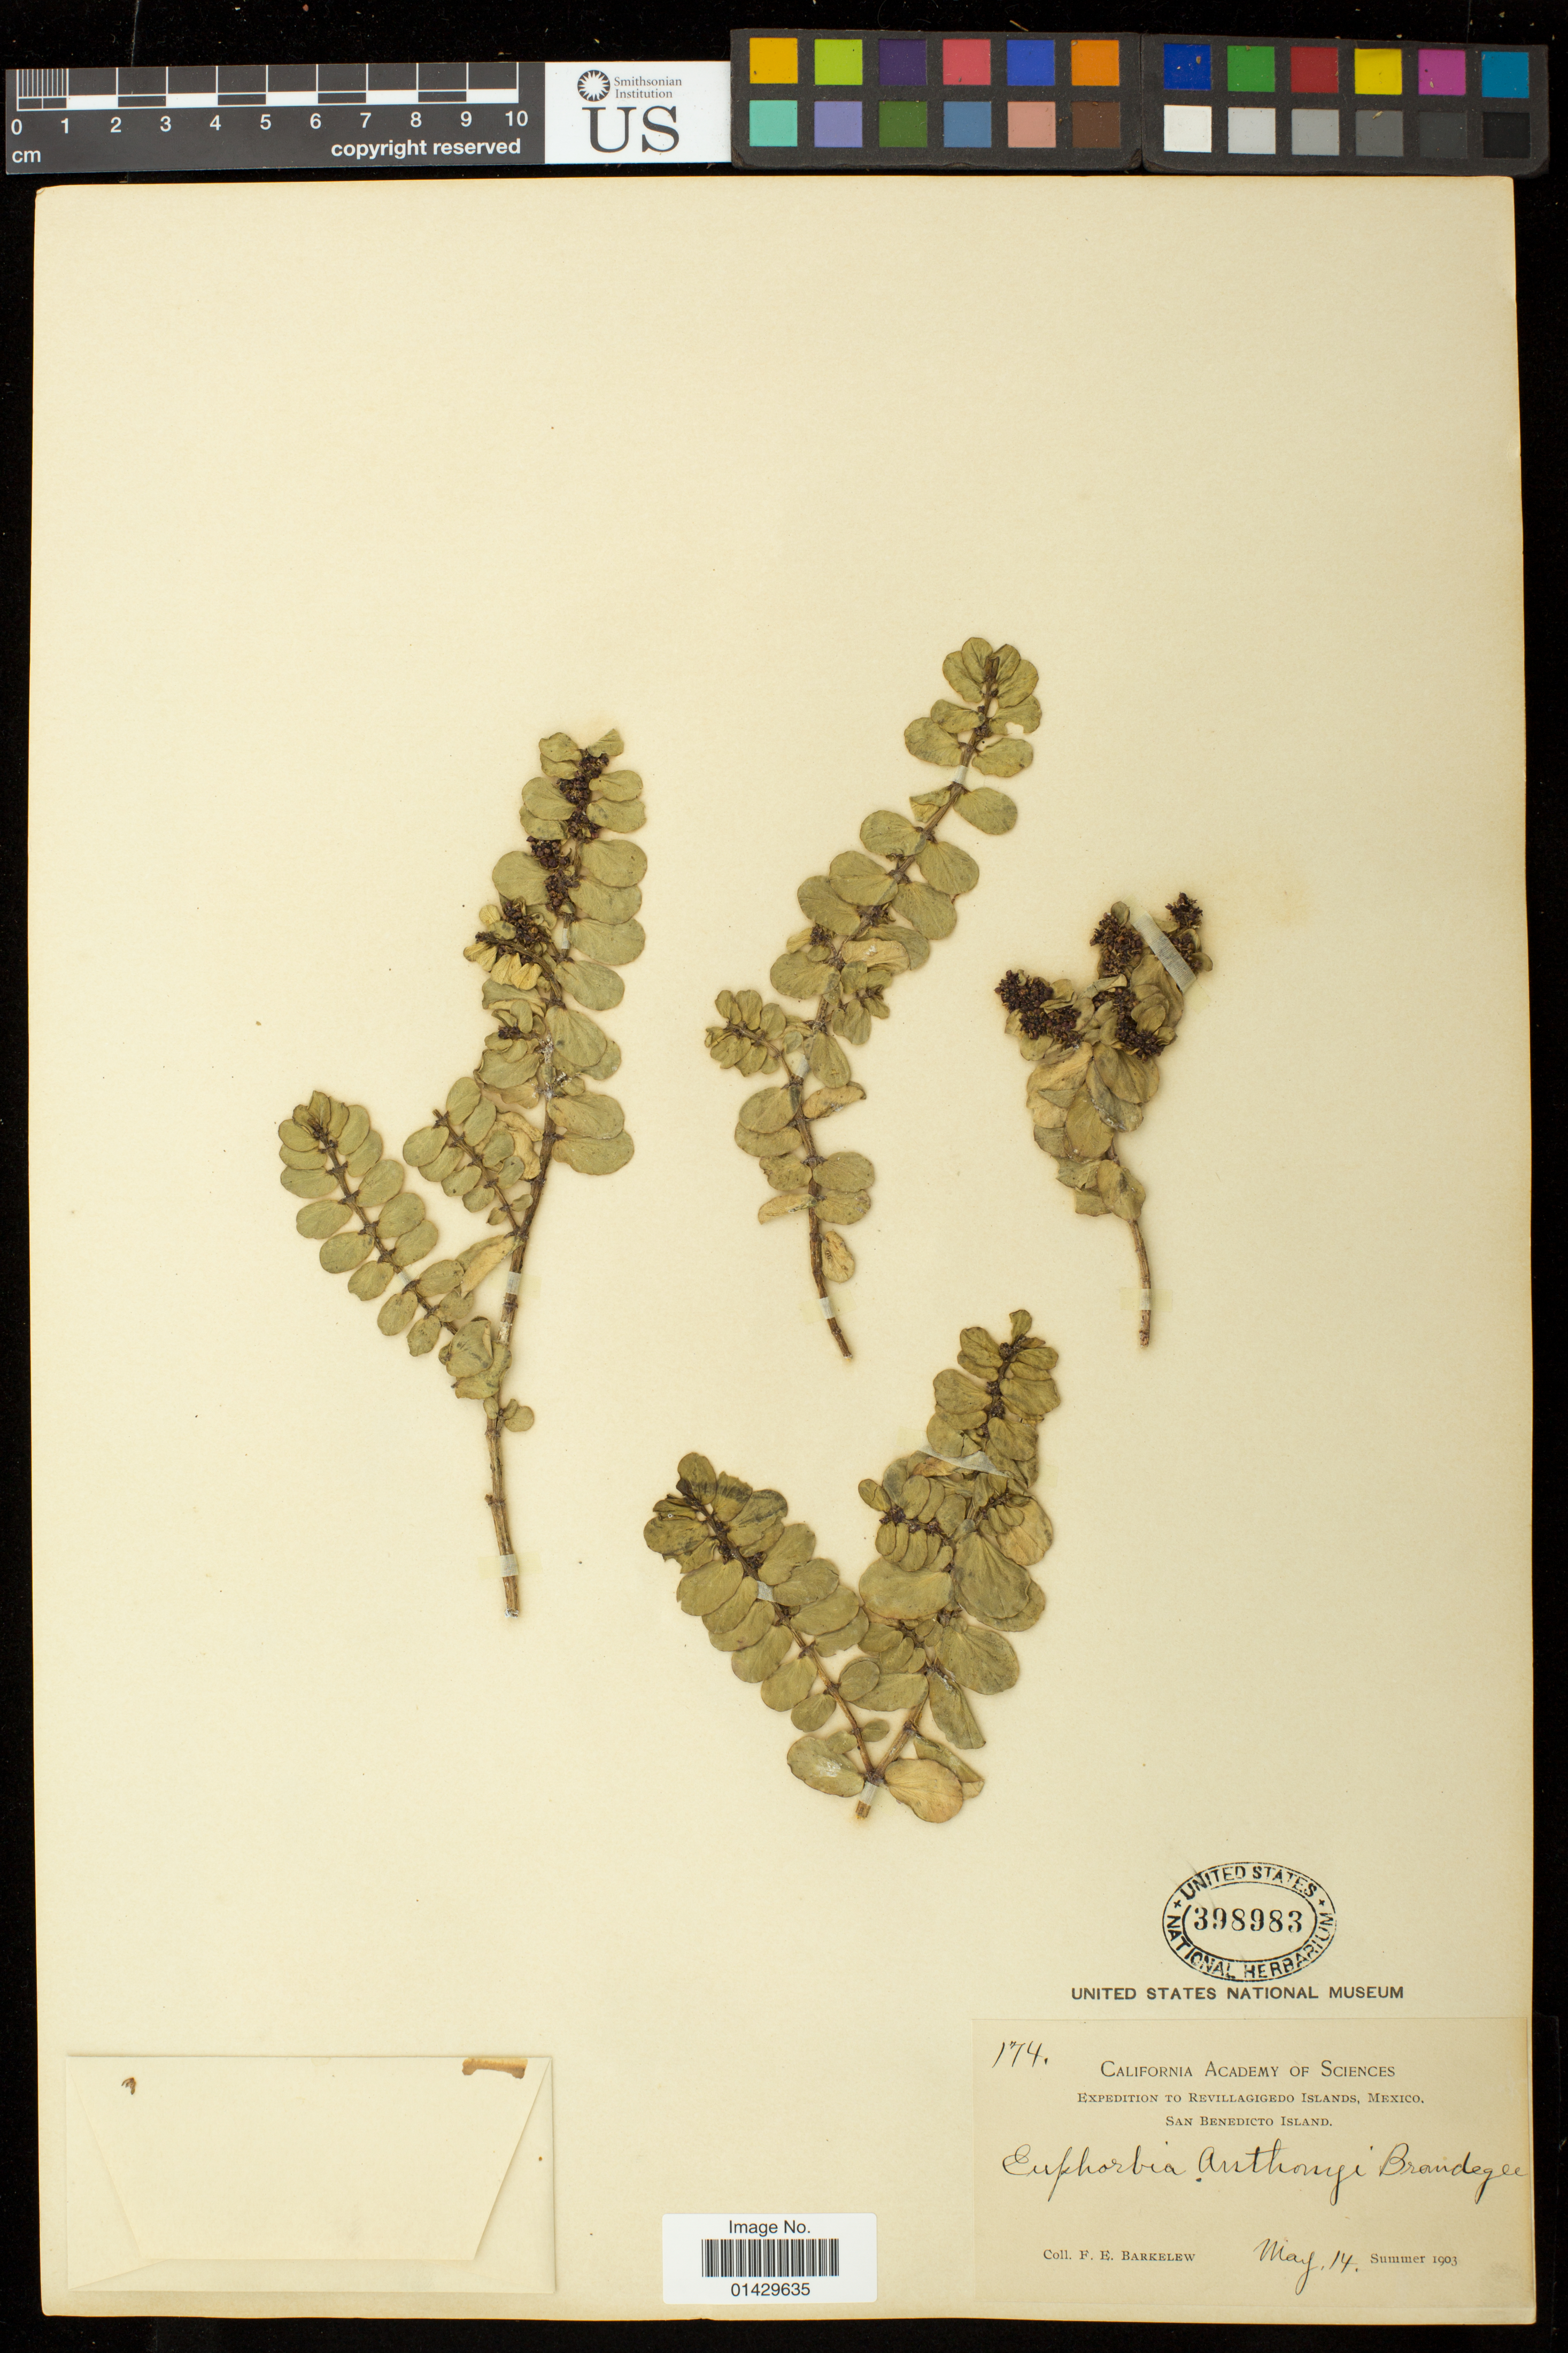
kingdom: Plantae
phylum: Tracheophyta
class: Magnoliopsida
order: Malpighiales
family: Euphorbiaceae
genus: Euphorbia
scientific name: Euphorbia anthonyi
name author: Brandegee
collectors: F. Barkelew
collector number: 174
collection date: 1903-05-14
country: Mexico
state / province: Colima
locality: San Benedicto Island, Revillagigedo Islands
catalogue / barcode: US 398983